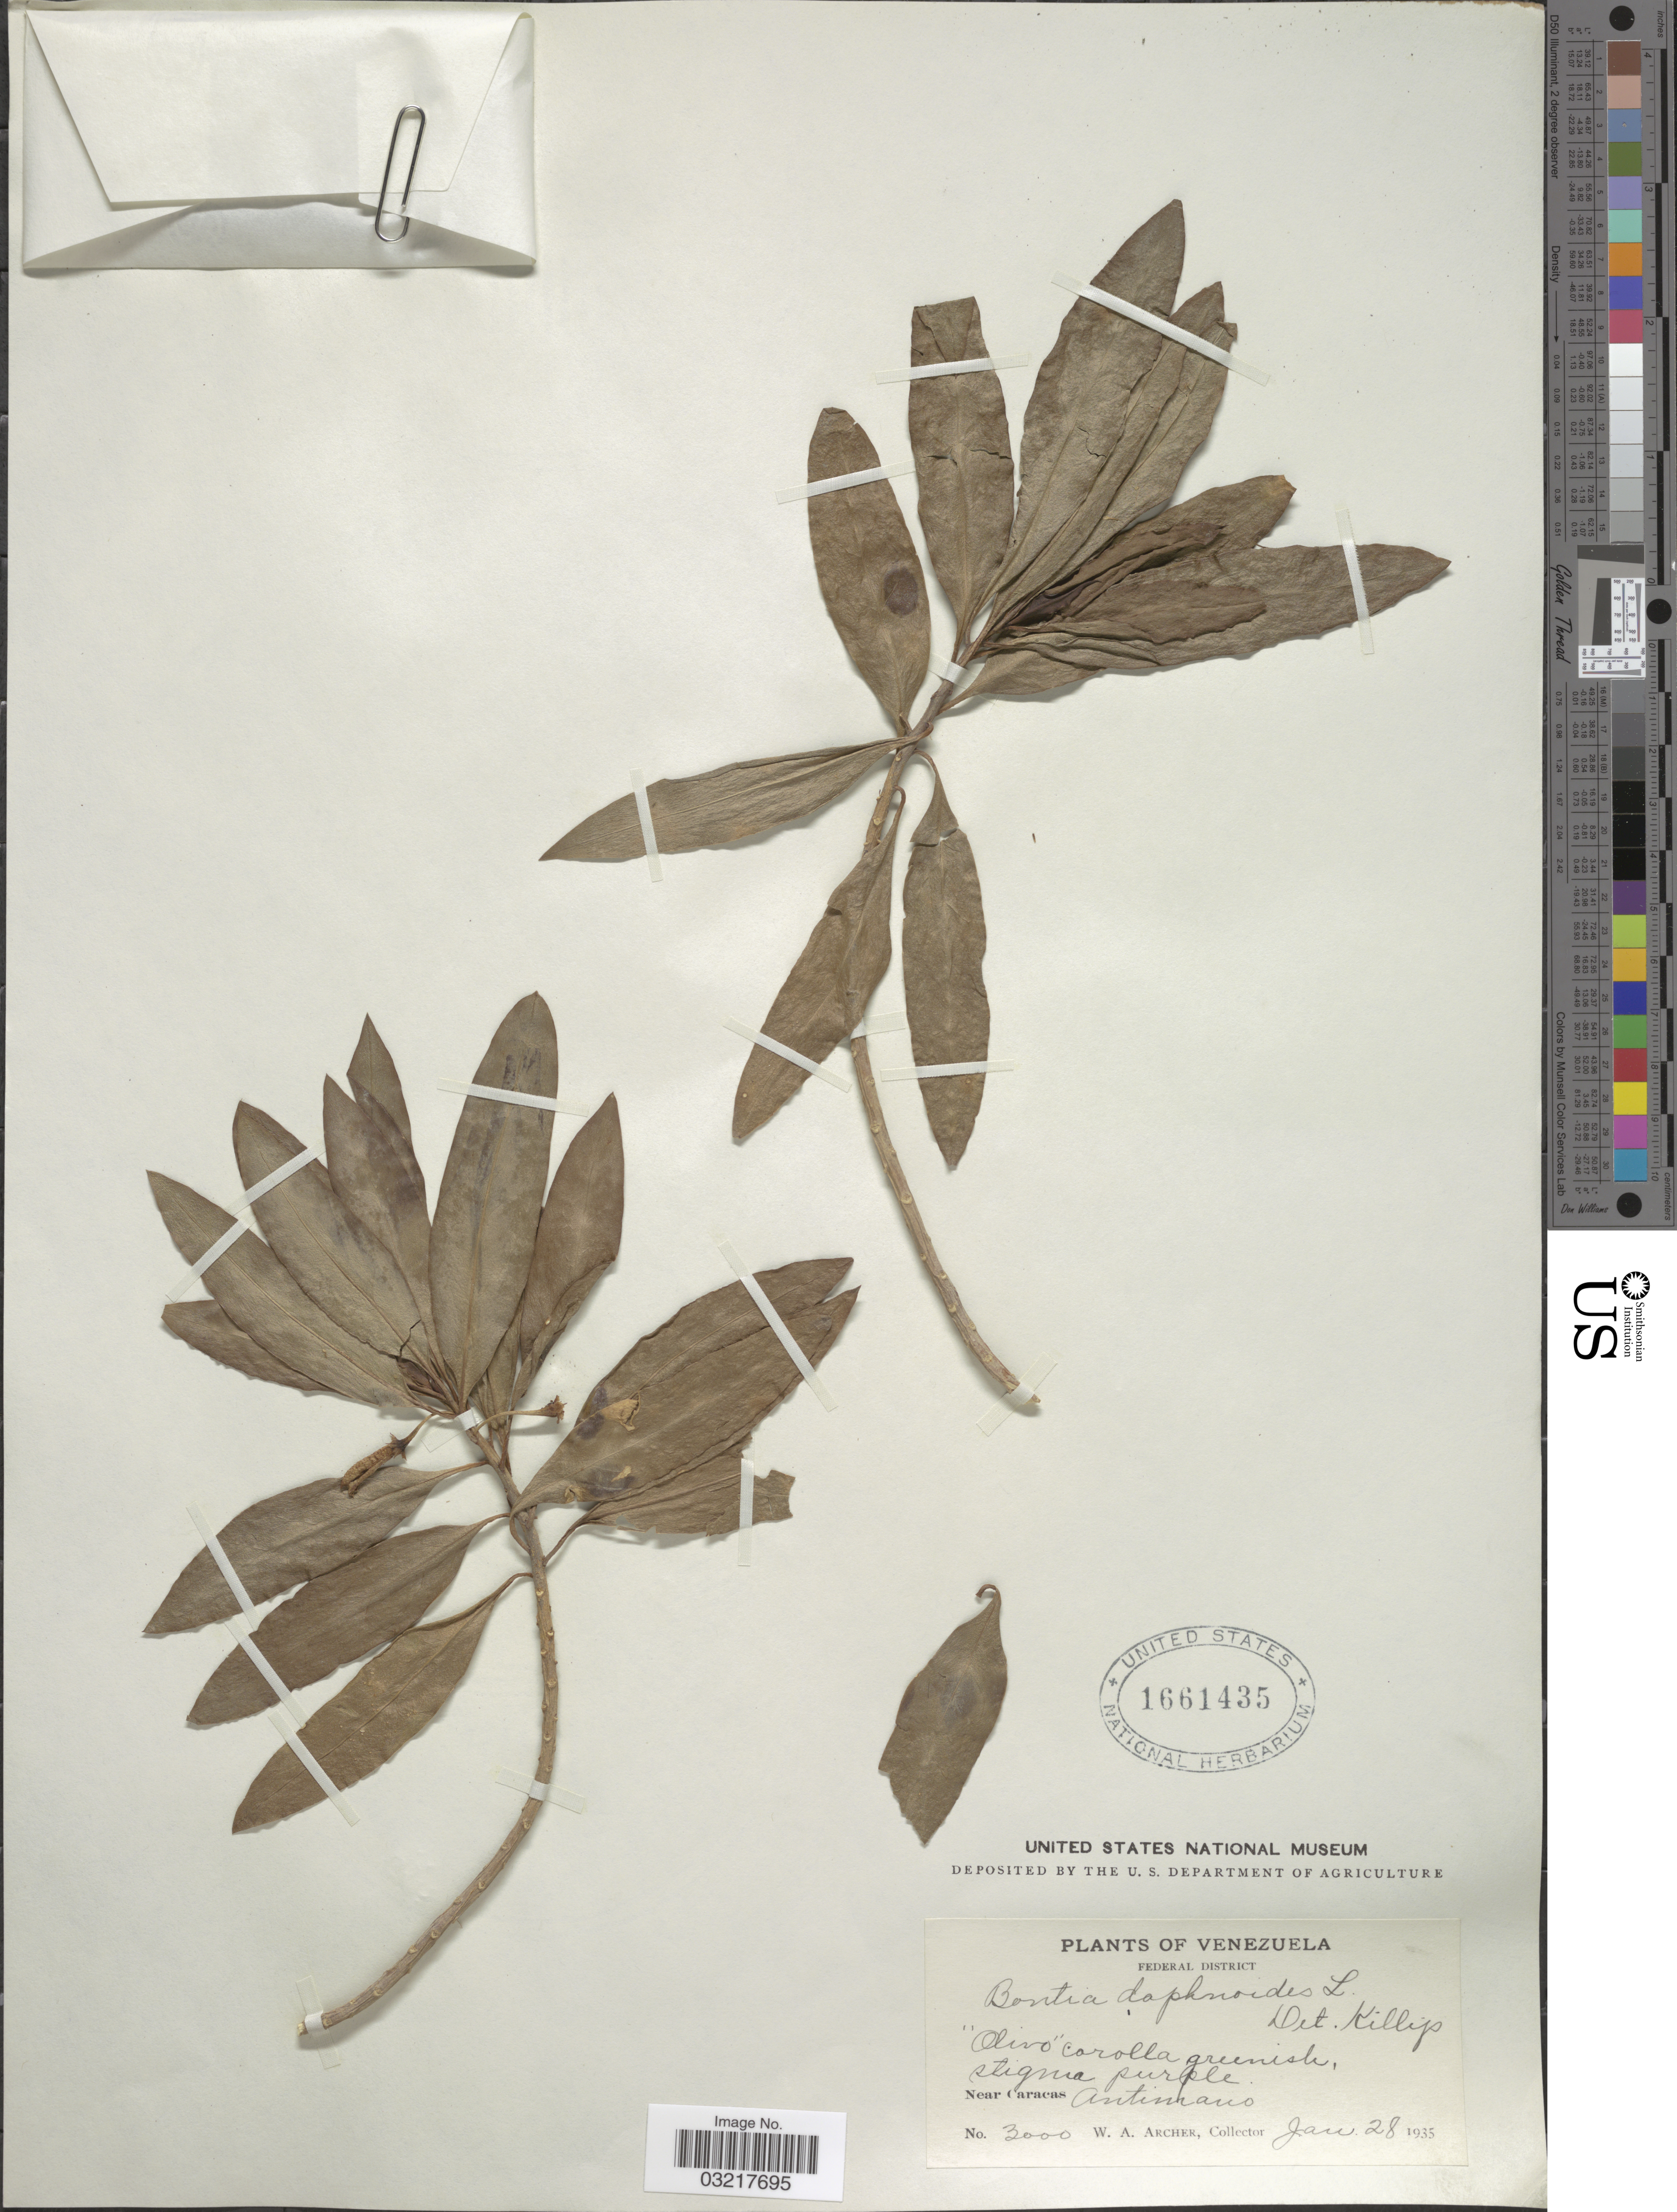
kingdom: Plantae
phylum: Tracheophyta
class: Magnoliopsida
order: Lamiales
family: Scrophulariaceae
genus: Bontia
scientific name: Bontia daphnoides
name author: L.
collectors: W. Archer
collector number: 3000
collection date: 1935-01-28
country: Venezuela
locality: Federal District. Near Caracas. Antimano.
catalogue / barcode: US 1661435